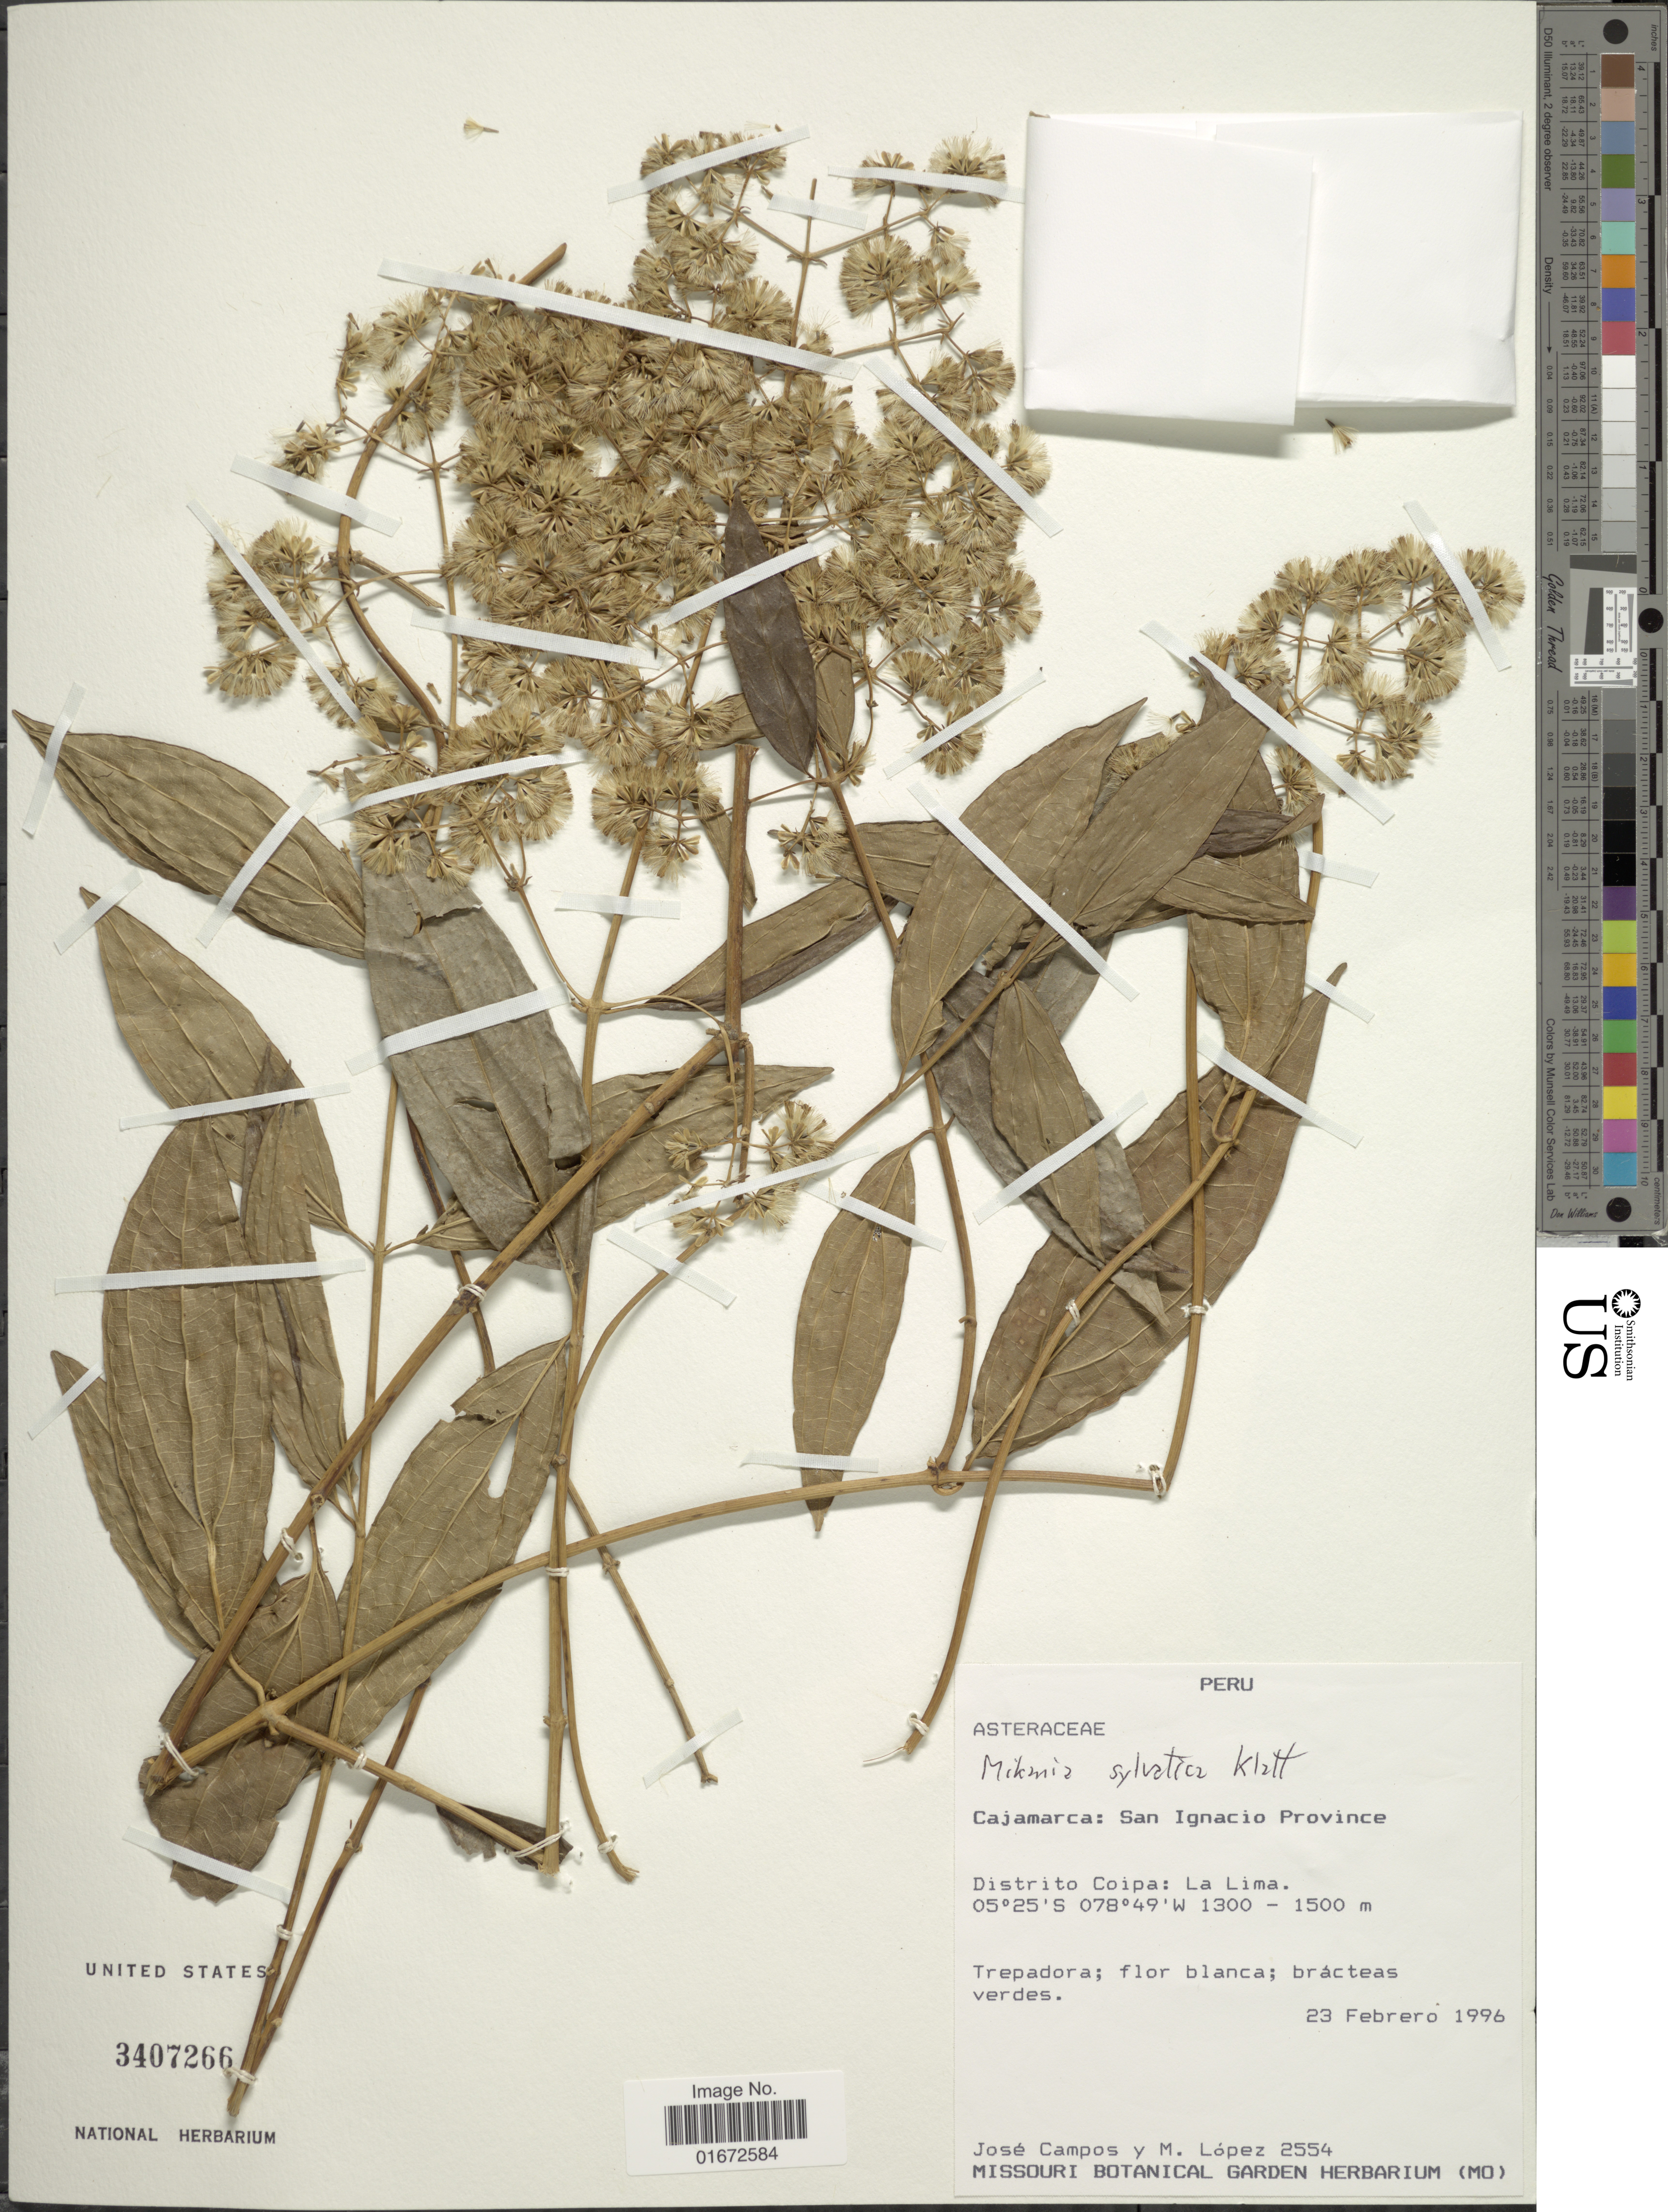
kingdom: Plantae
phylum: Tracheophyta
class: Magnoliopsida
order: Asterales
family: Asteraceae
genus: Mikania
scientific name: Mikania sylvatica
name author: Klatt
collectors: J. Campos & M. López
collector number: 2554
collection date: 1996-02-23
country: Peru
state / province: Cajamarca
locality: Cajamarca: San Ignacio Province. Distrito Coipa: La Lima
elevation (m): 1300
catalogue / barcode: US 3407266